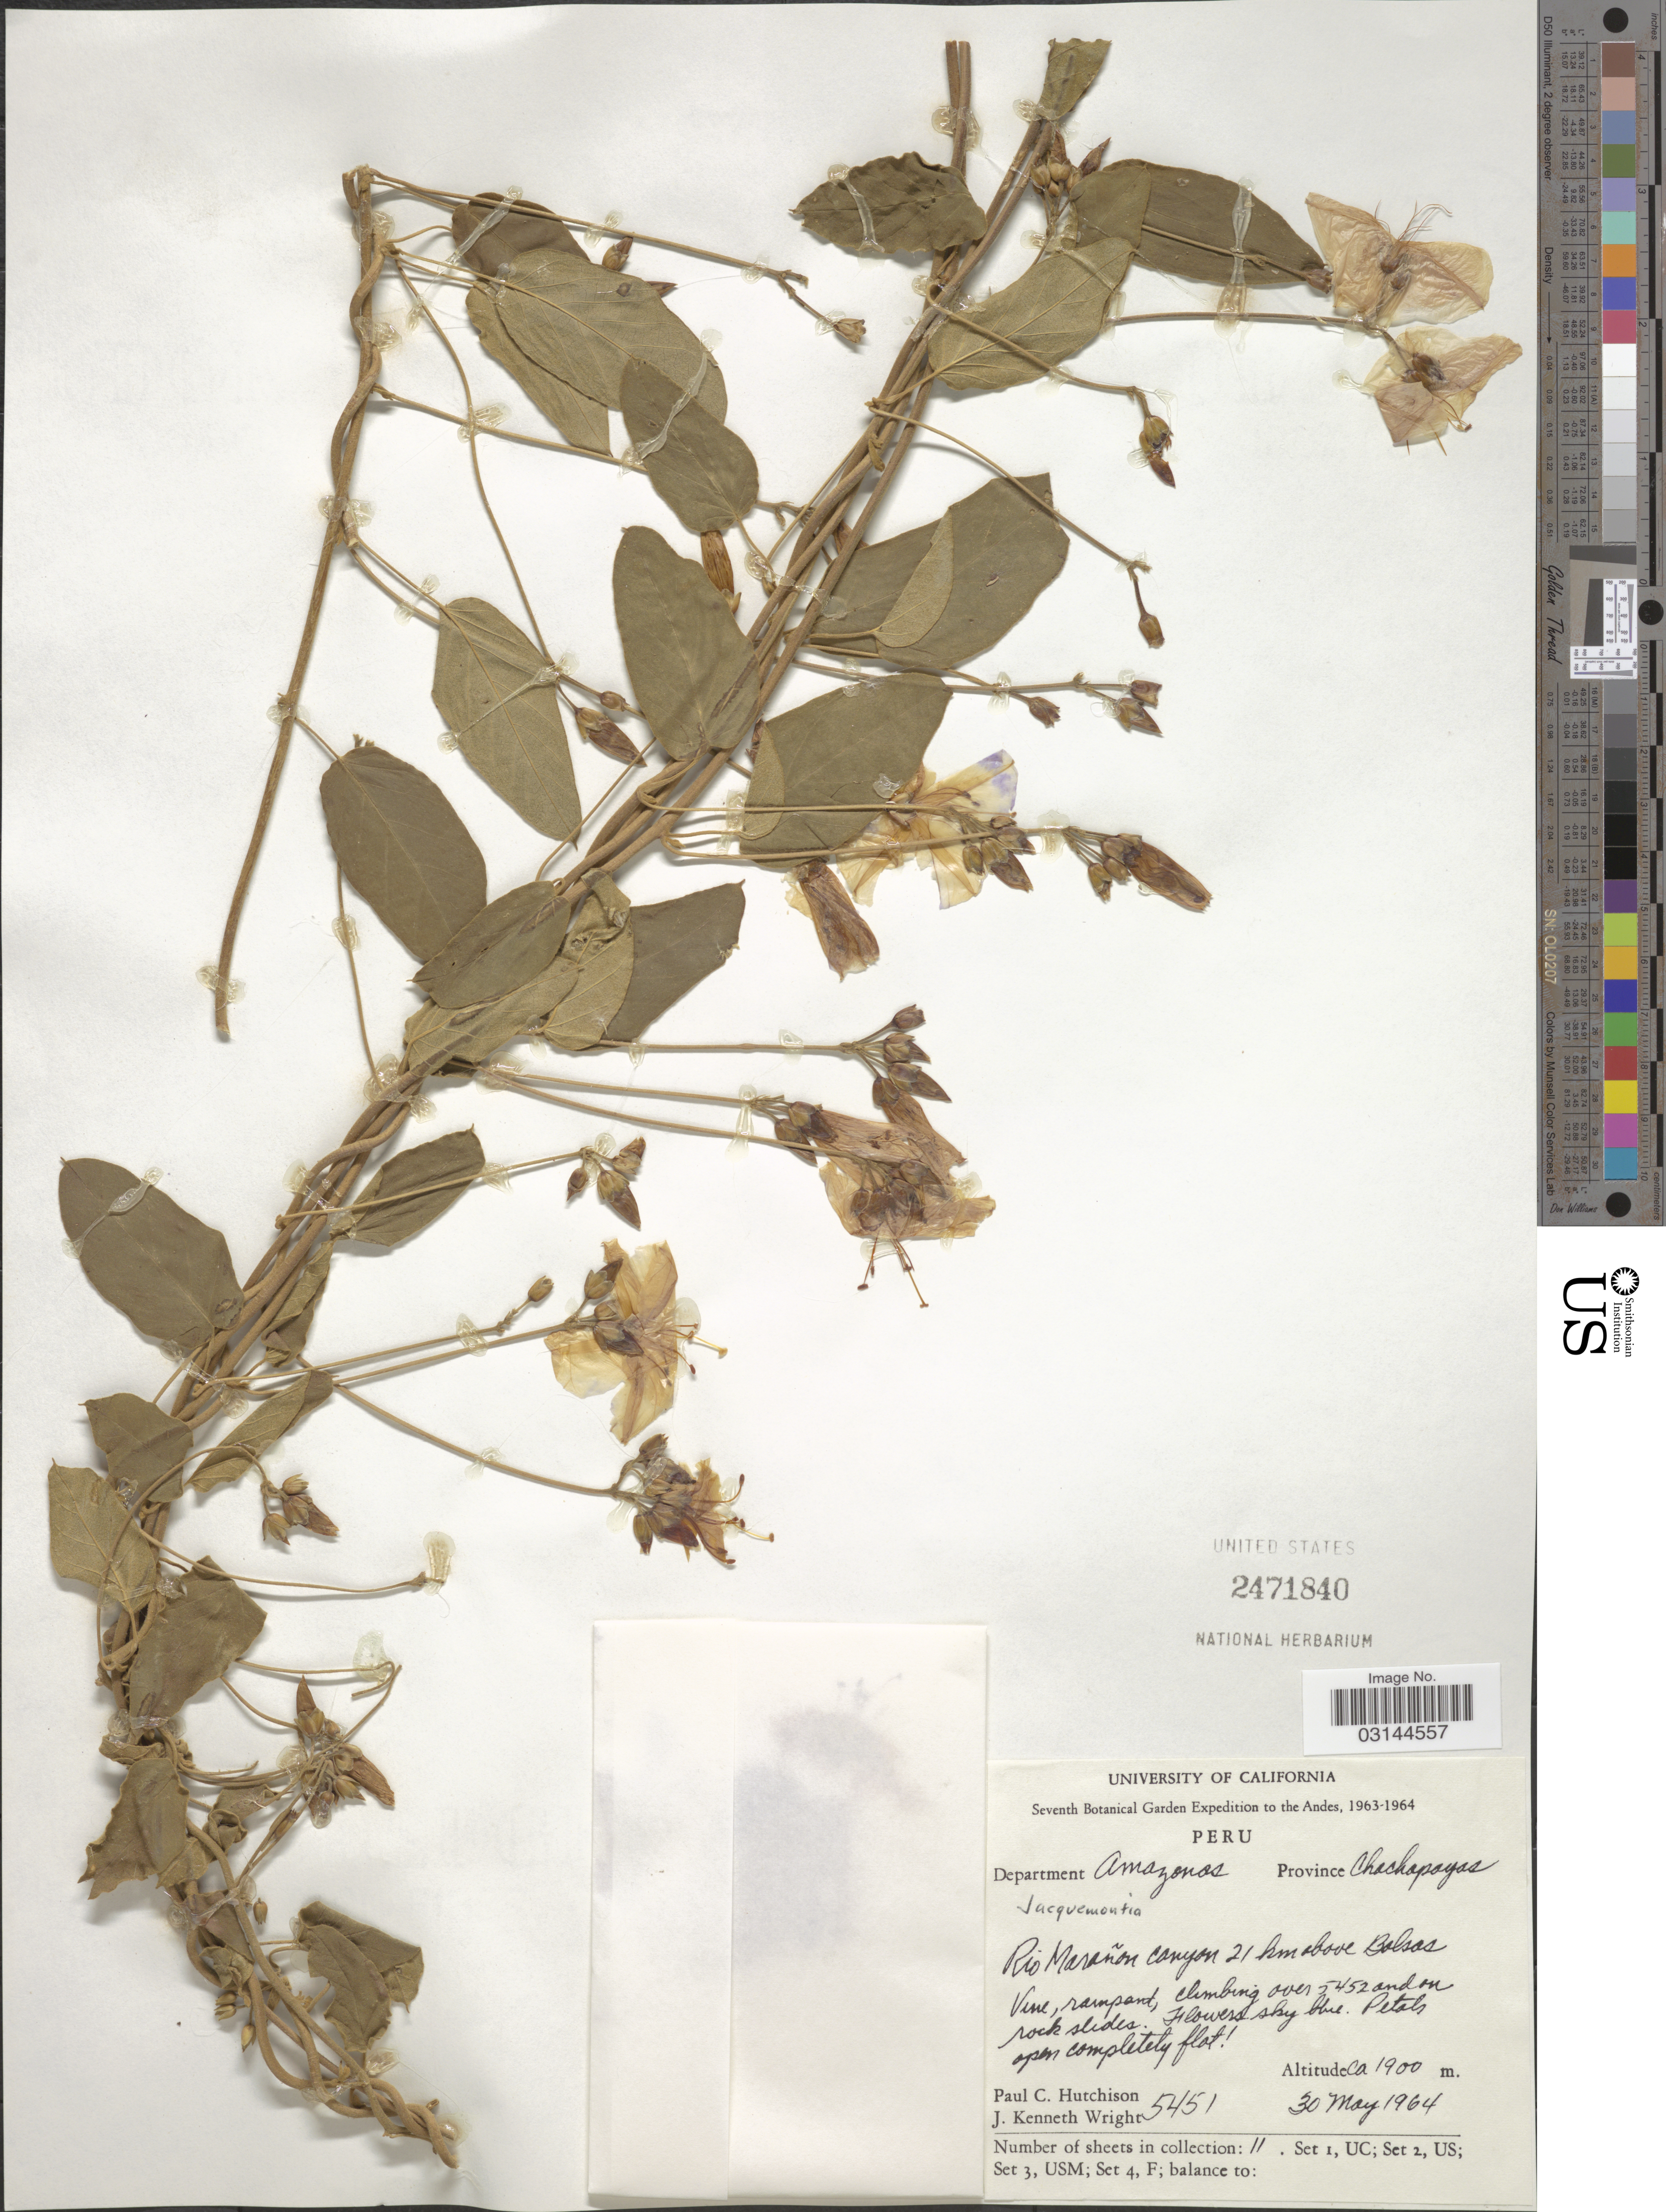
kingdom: Plantae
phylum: Tracheophyta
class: Magnoliopsida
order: Solanales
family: Convolvulaceae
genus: Jacquemontia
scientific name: Jacquemontia sp.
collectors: P. C. Hutchison & J. K. Wright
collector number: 5451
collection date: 1964-05-30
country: Peru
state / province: Amazonas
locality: Andes. Department Amazonas. Province Chachapoyas. Rio Marañon canyon 21 km above Balsas.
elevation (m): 1900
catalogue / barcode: US 2471840